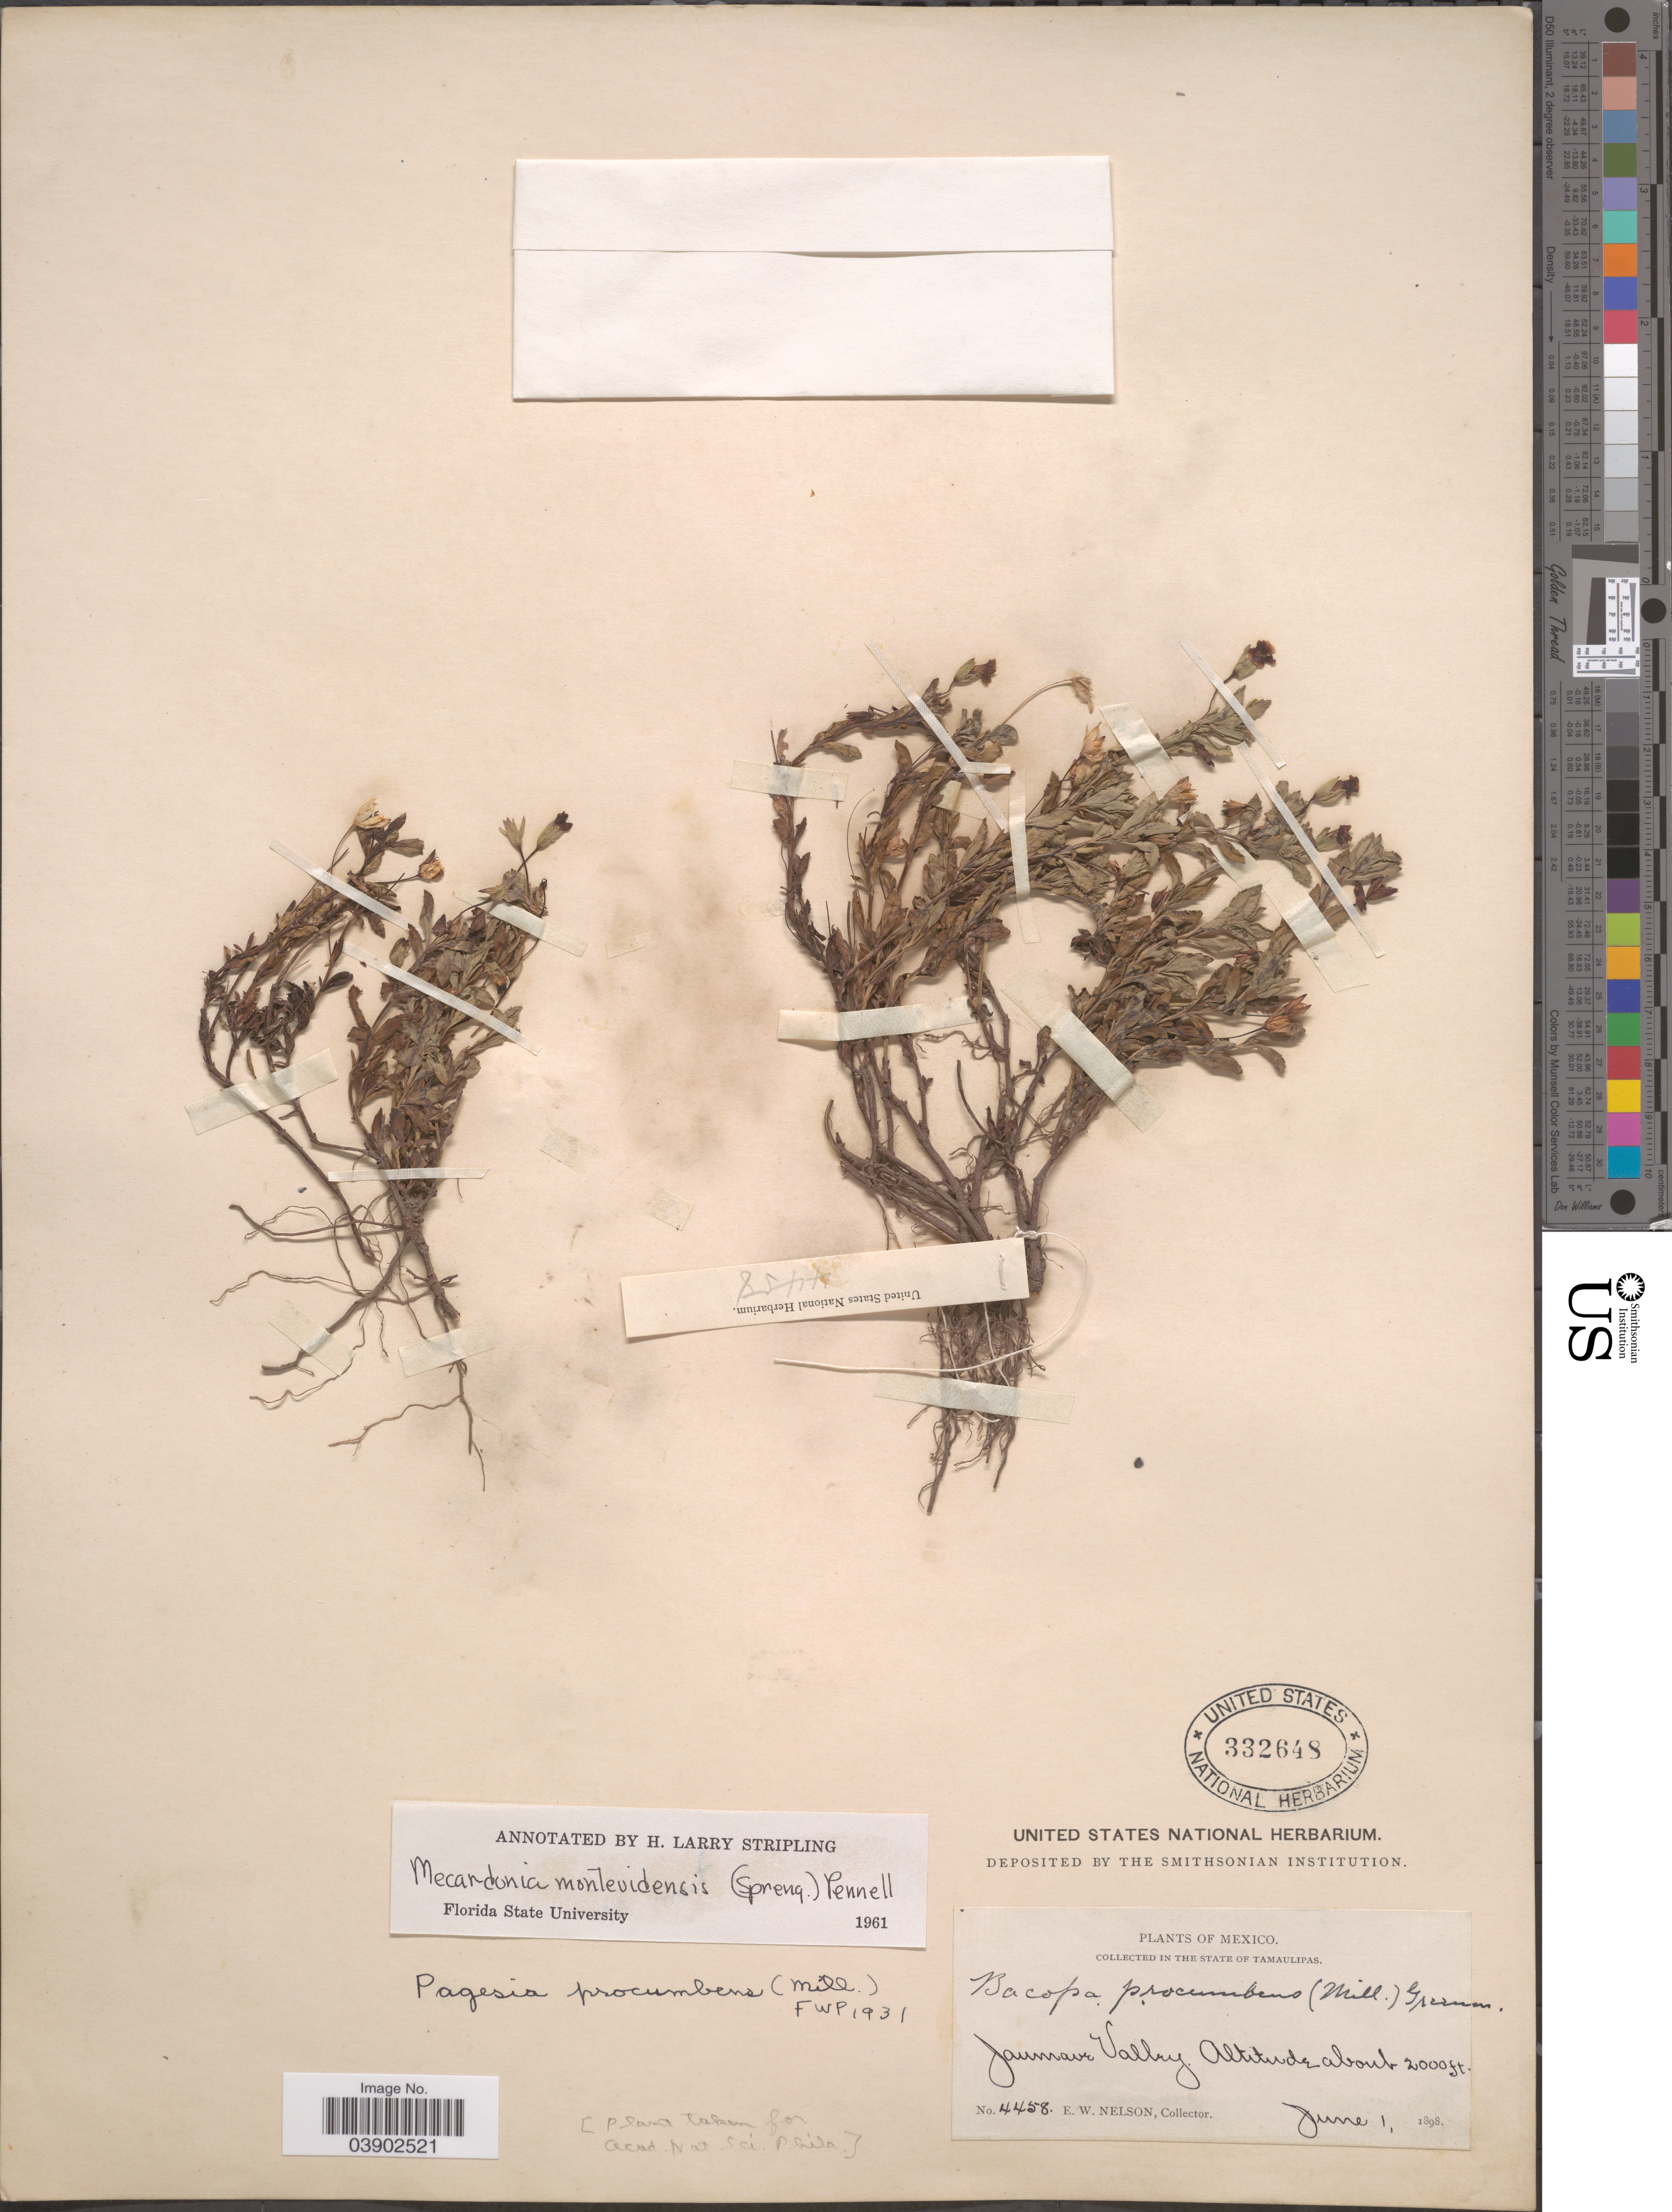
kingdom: Plantae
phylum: Tracheophyta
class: Magnoliopsida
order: Lamiales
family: Plantaginaceae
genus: Mecardonia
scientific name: Mecardonia procumbens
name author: (Mill.) Small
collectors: E. W. Nelson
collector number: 4458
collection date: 1898-06-01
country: Mexico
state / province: Tamaulipas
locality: Jaumave Valley.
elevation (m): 610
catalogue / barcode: US 332648